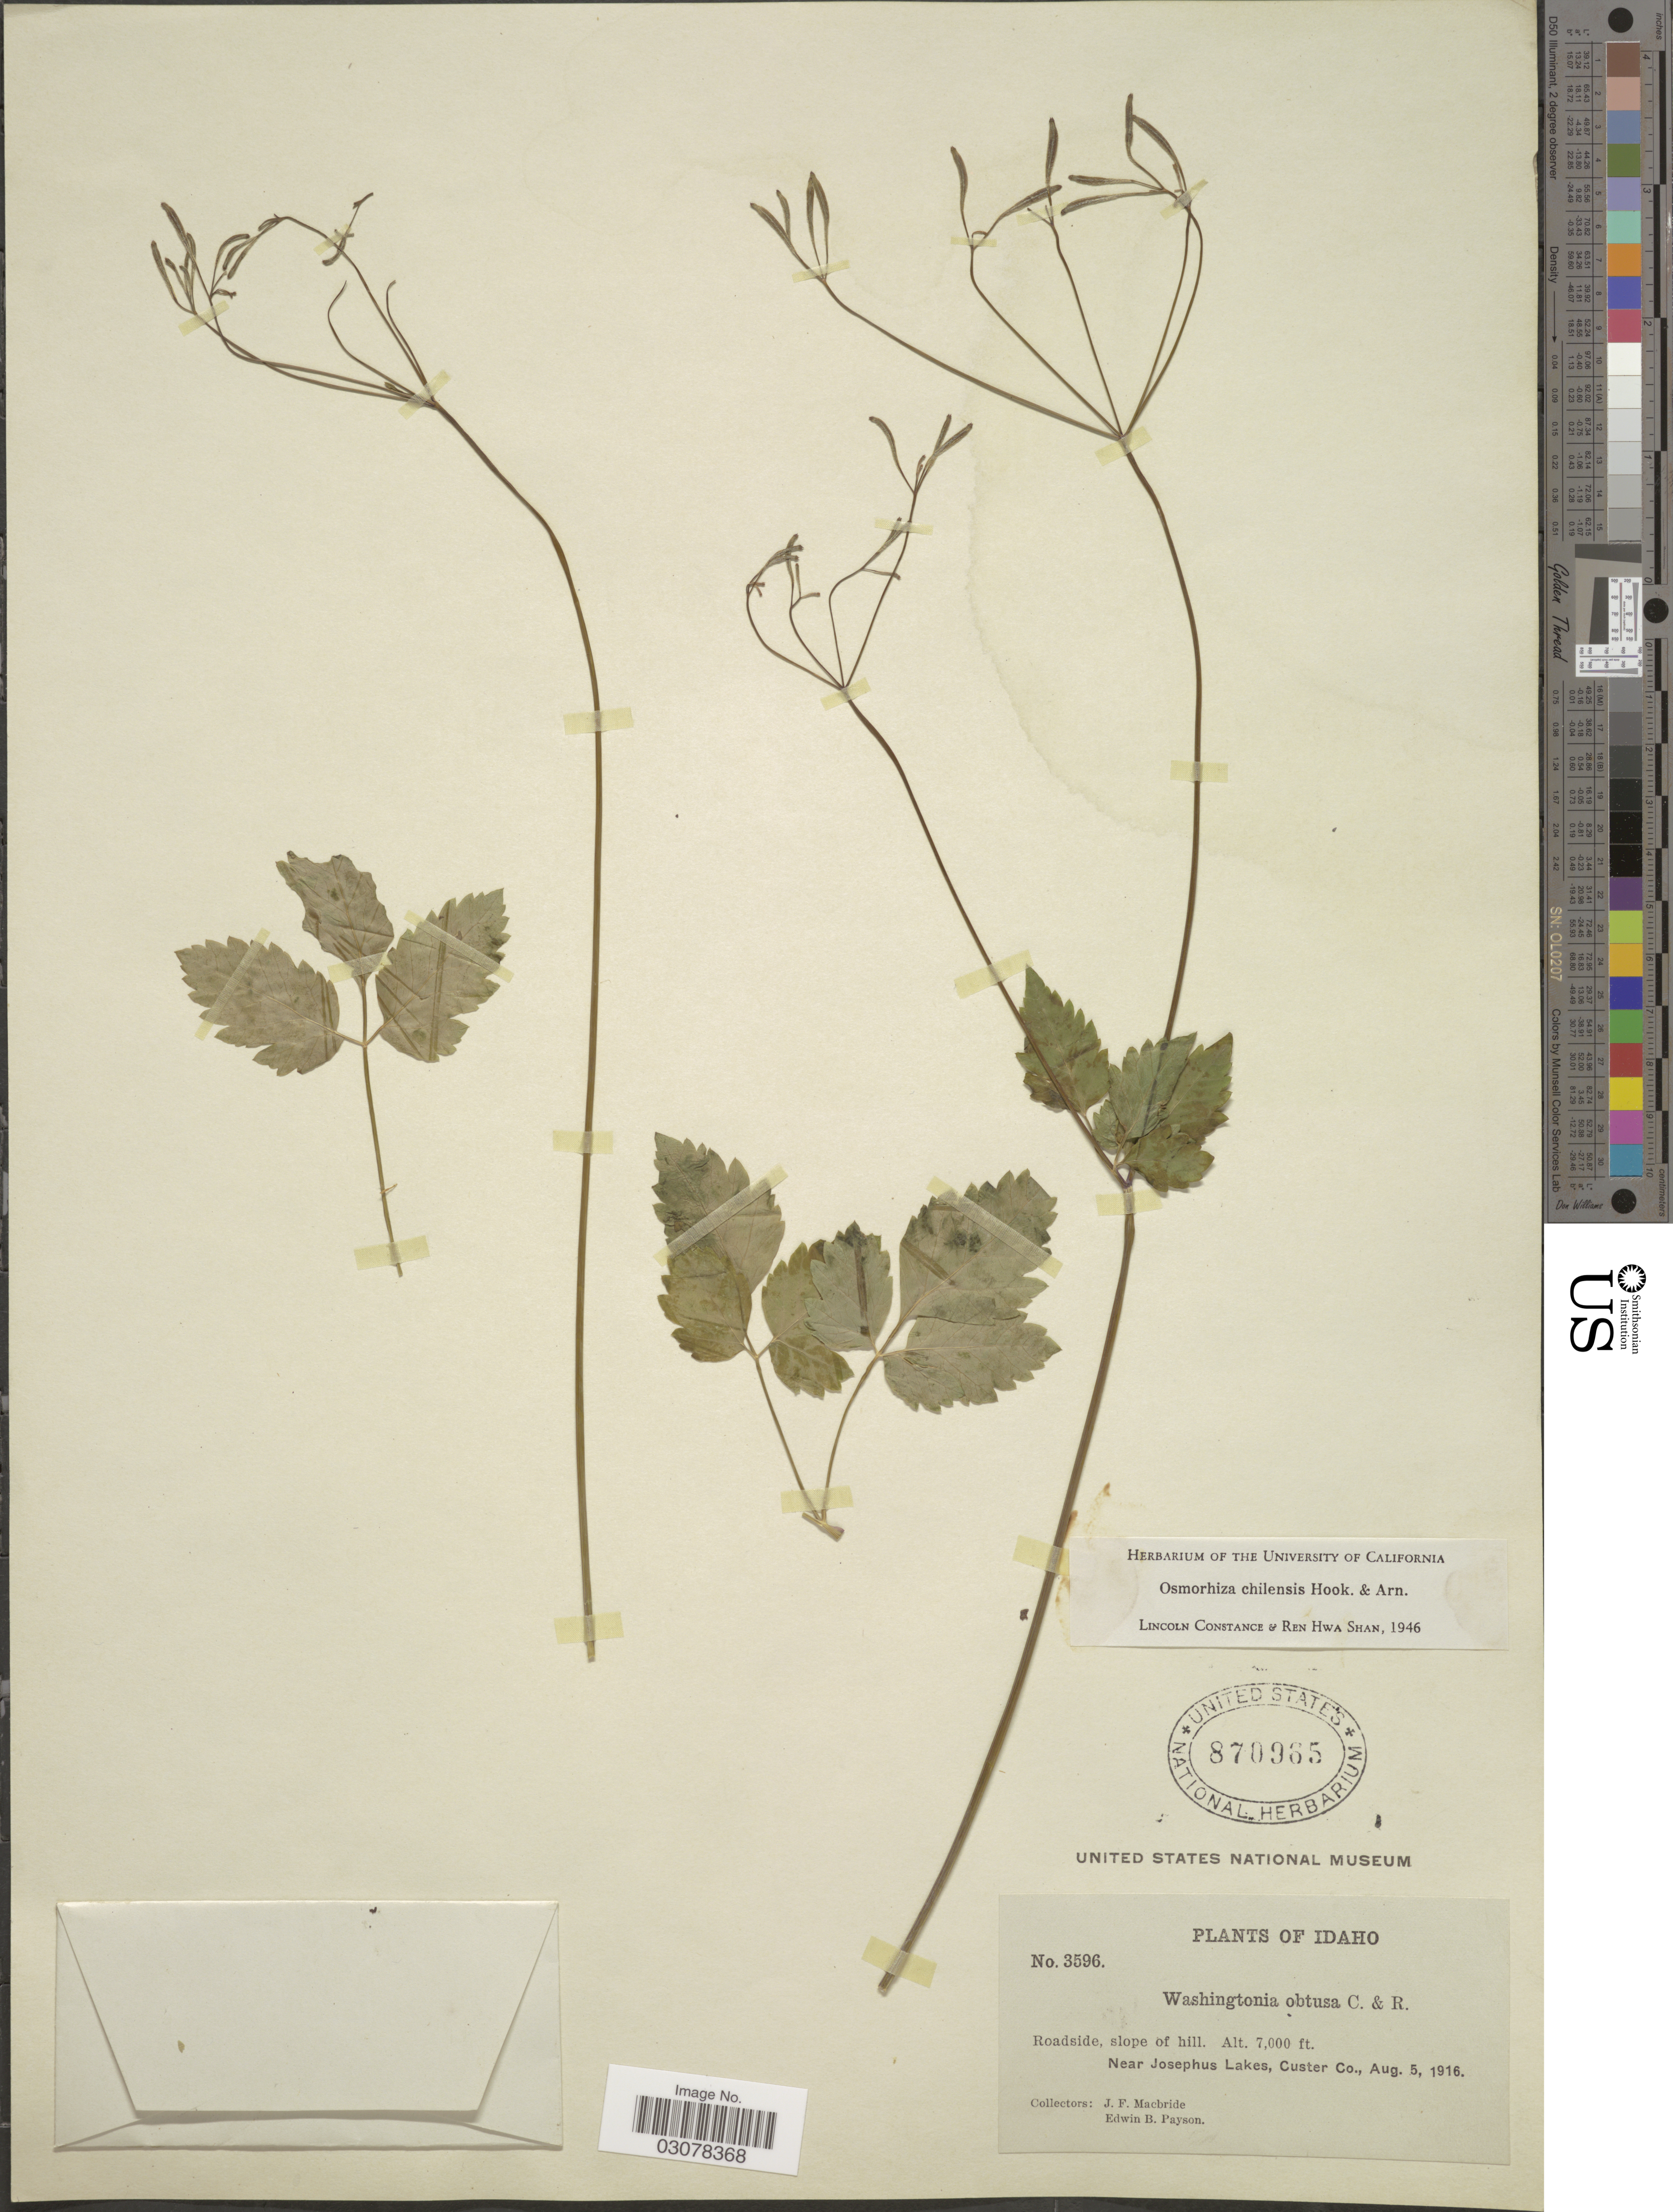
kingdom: Plantae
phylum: Tracheophyta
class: Magnoliopsida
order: Apiales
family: Apiaceae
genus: Osmorhiza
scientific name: Osmorhiza chilensis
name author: Hook. & Arn.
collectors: J. F. Macbride & E. B. Payson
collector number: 3596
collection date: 1916-08-05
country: United States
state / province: Idaho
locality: Near Josephus Lakes, Custer Co.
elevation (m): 2134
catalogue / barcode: US 870965